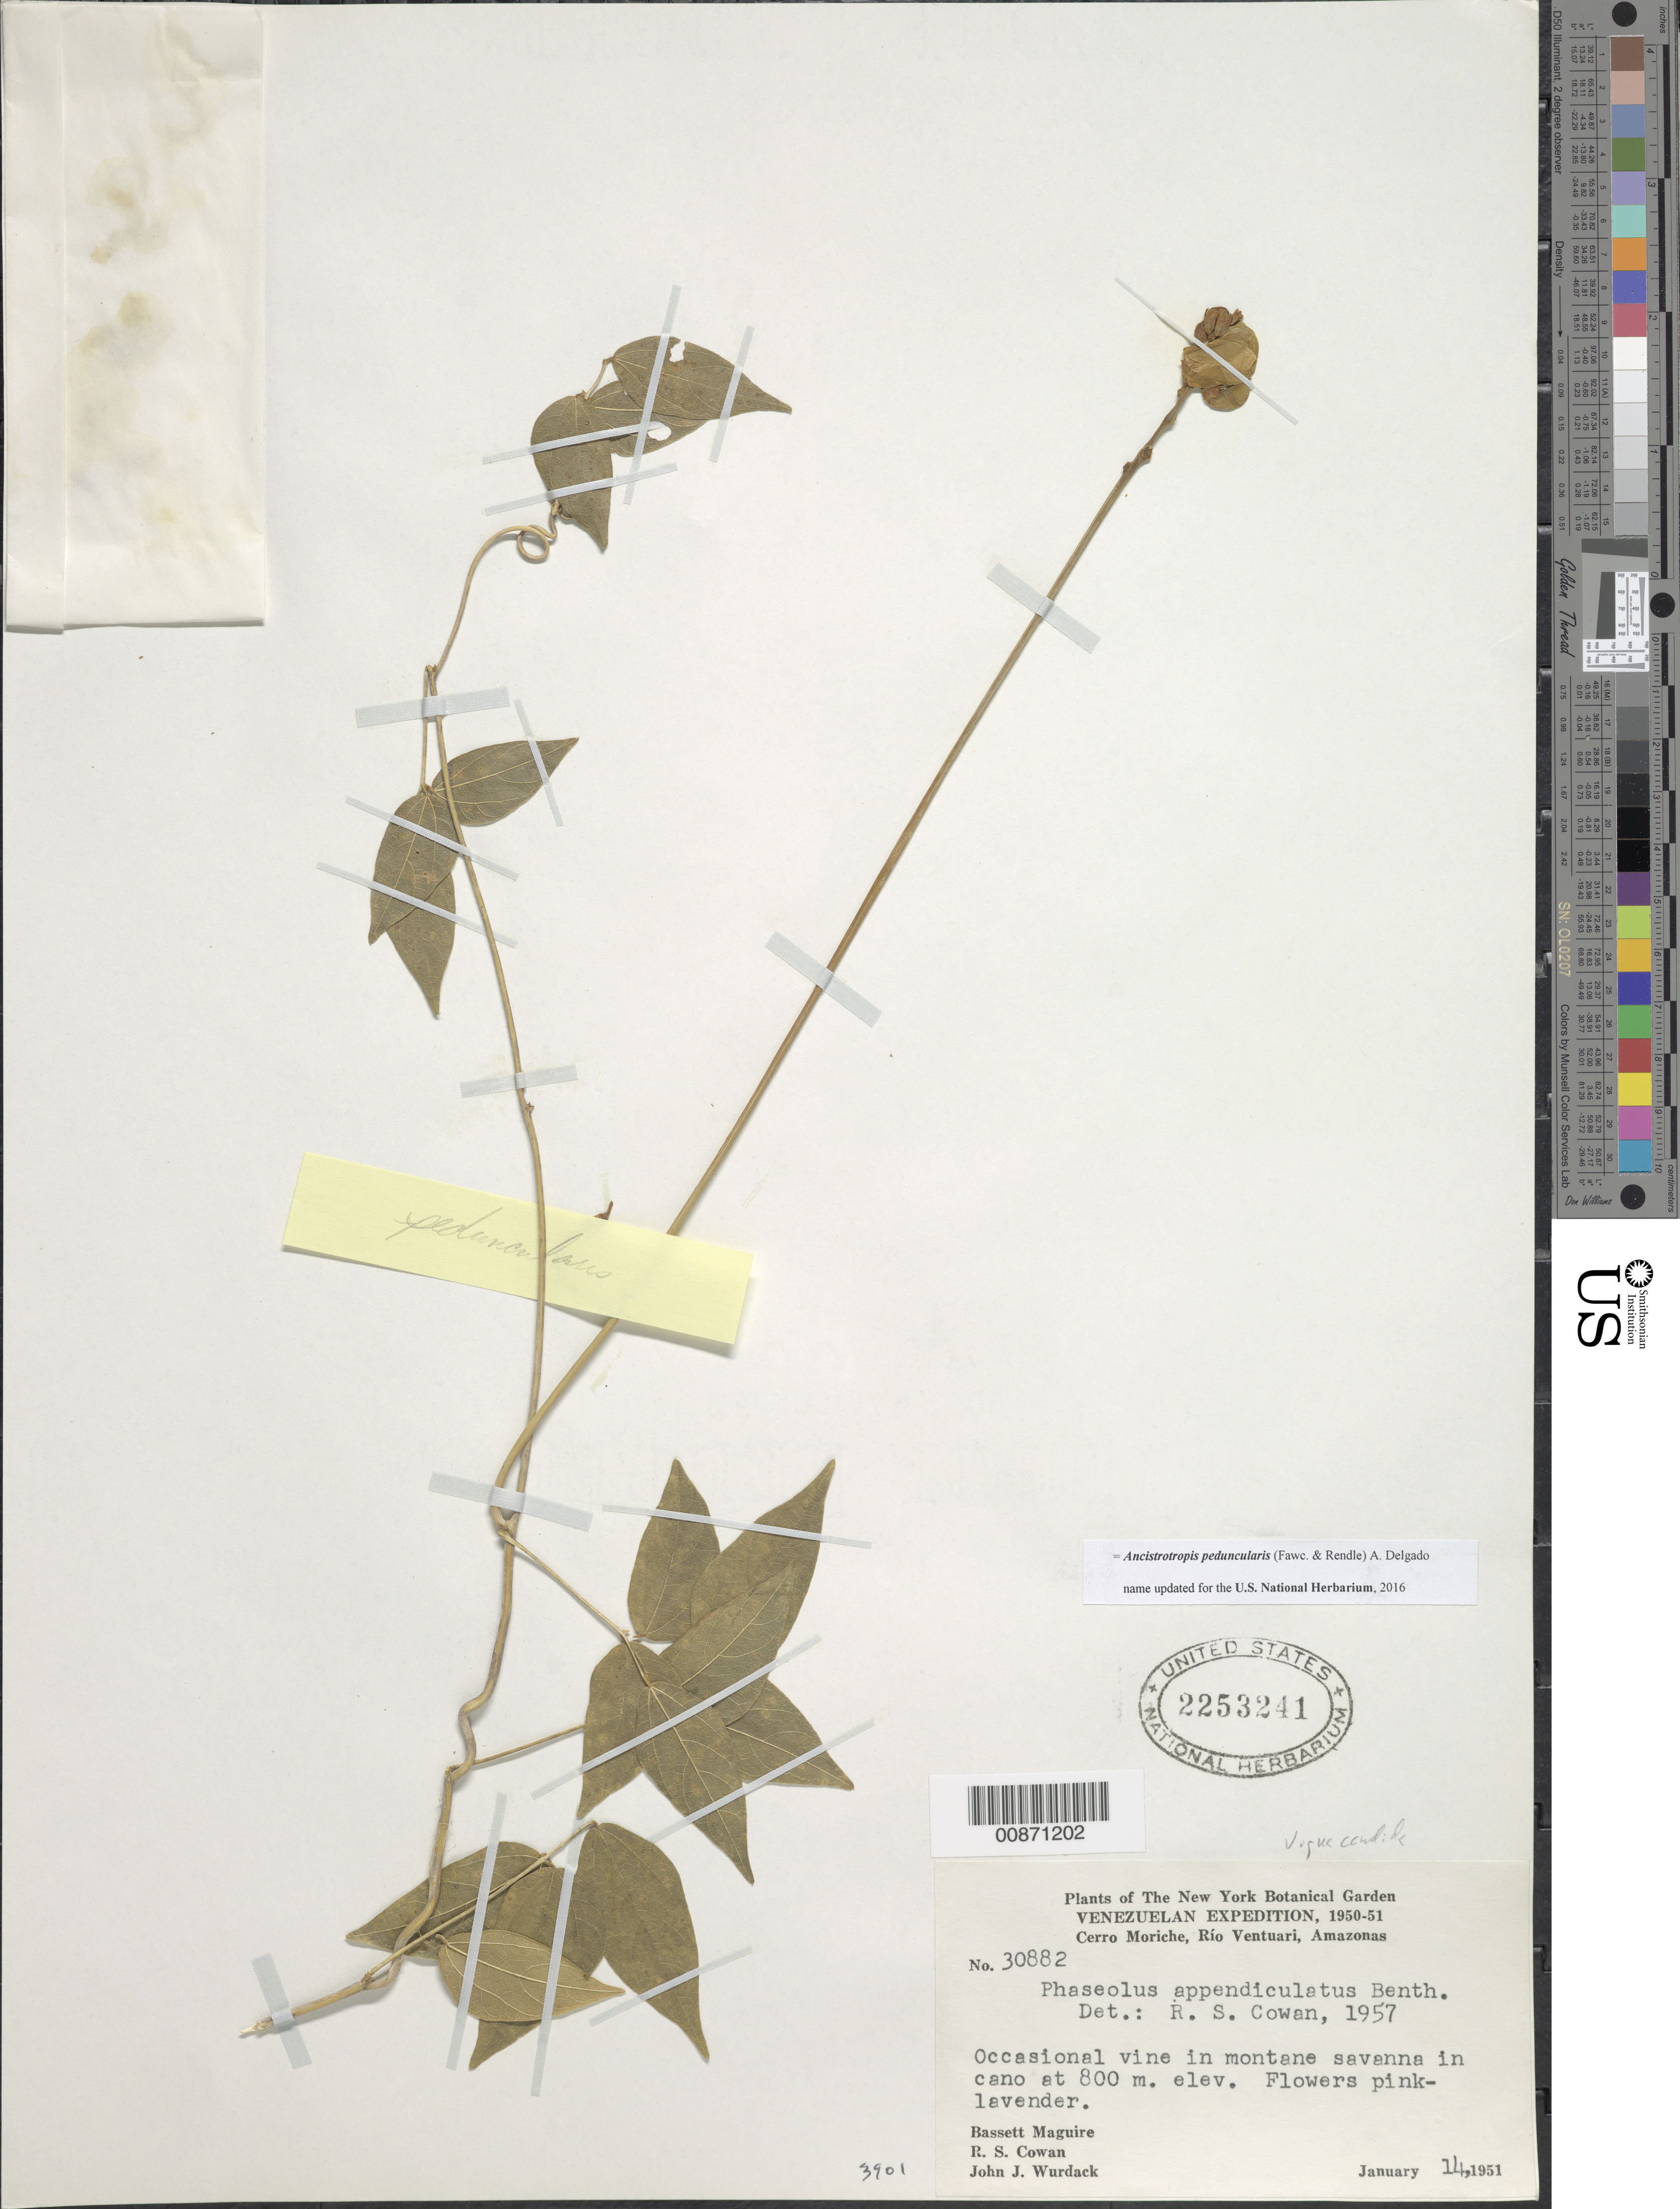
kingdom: Plantae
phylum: Tracheophyta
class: Magnoliopsida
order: Fabales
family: Fabaceae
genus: Ancistrotropis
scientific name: Ancistrotropis peduncularis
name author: (Fawc. & Rendle) A. Delgado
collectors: B. Maguire, R. S. Cowan & J. J. Wurdack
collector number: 30882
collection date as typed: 14-Jan-51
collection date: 1951-01-14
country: Venezuela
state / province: Amazonas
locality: Cerro Moriche, Río Ventuari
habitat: Montane savanna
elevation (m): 800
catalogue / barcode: US 2253241